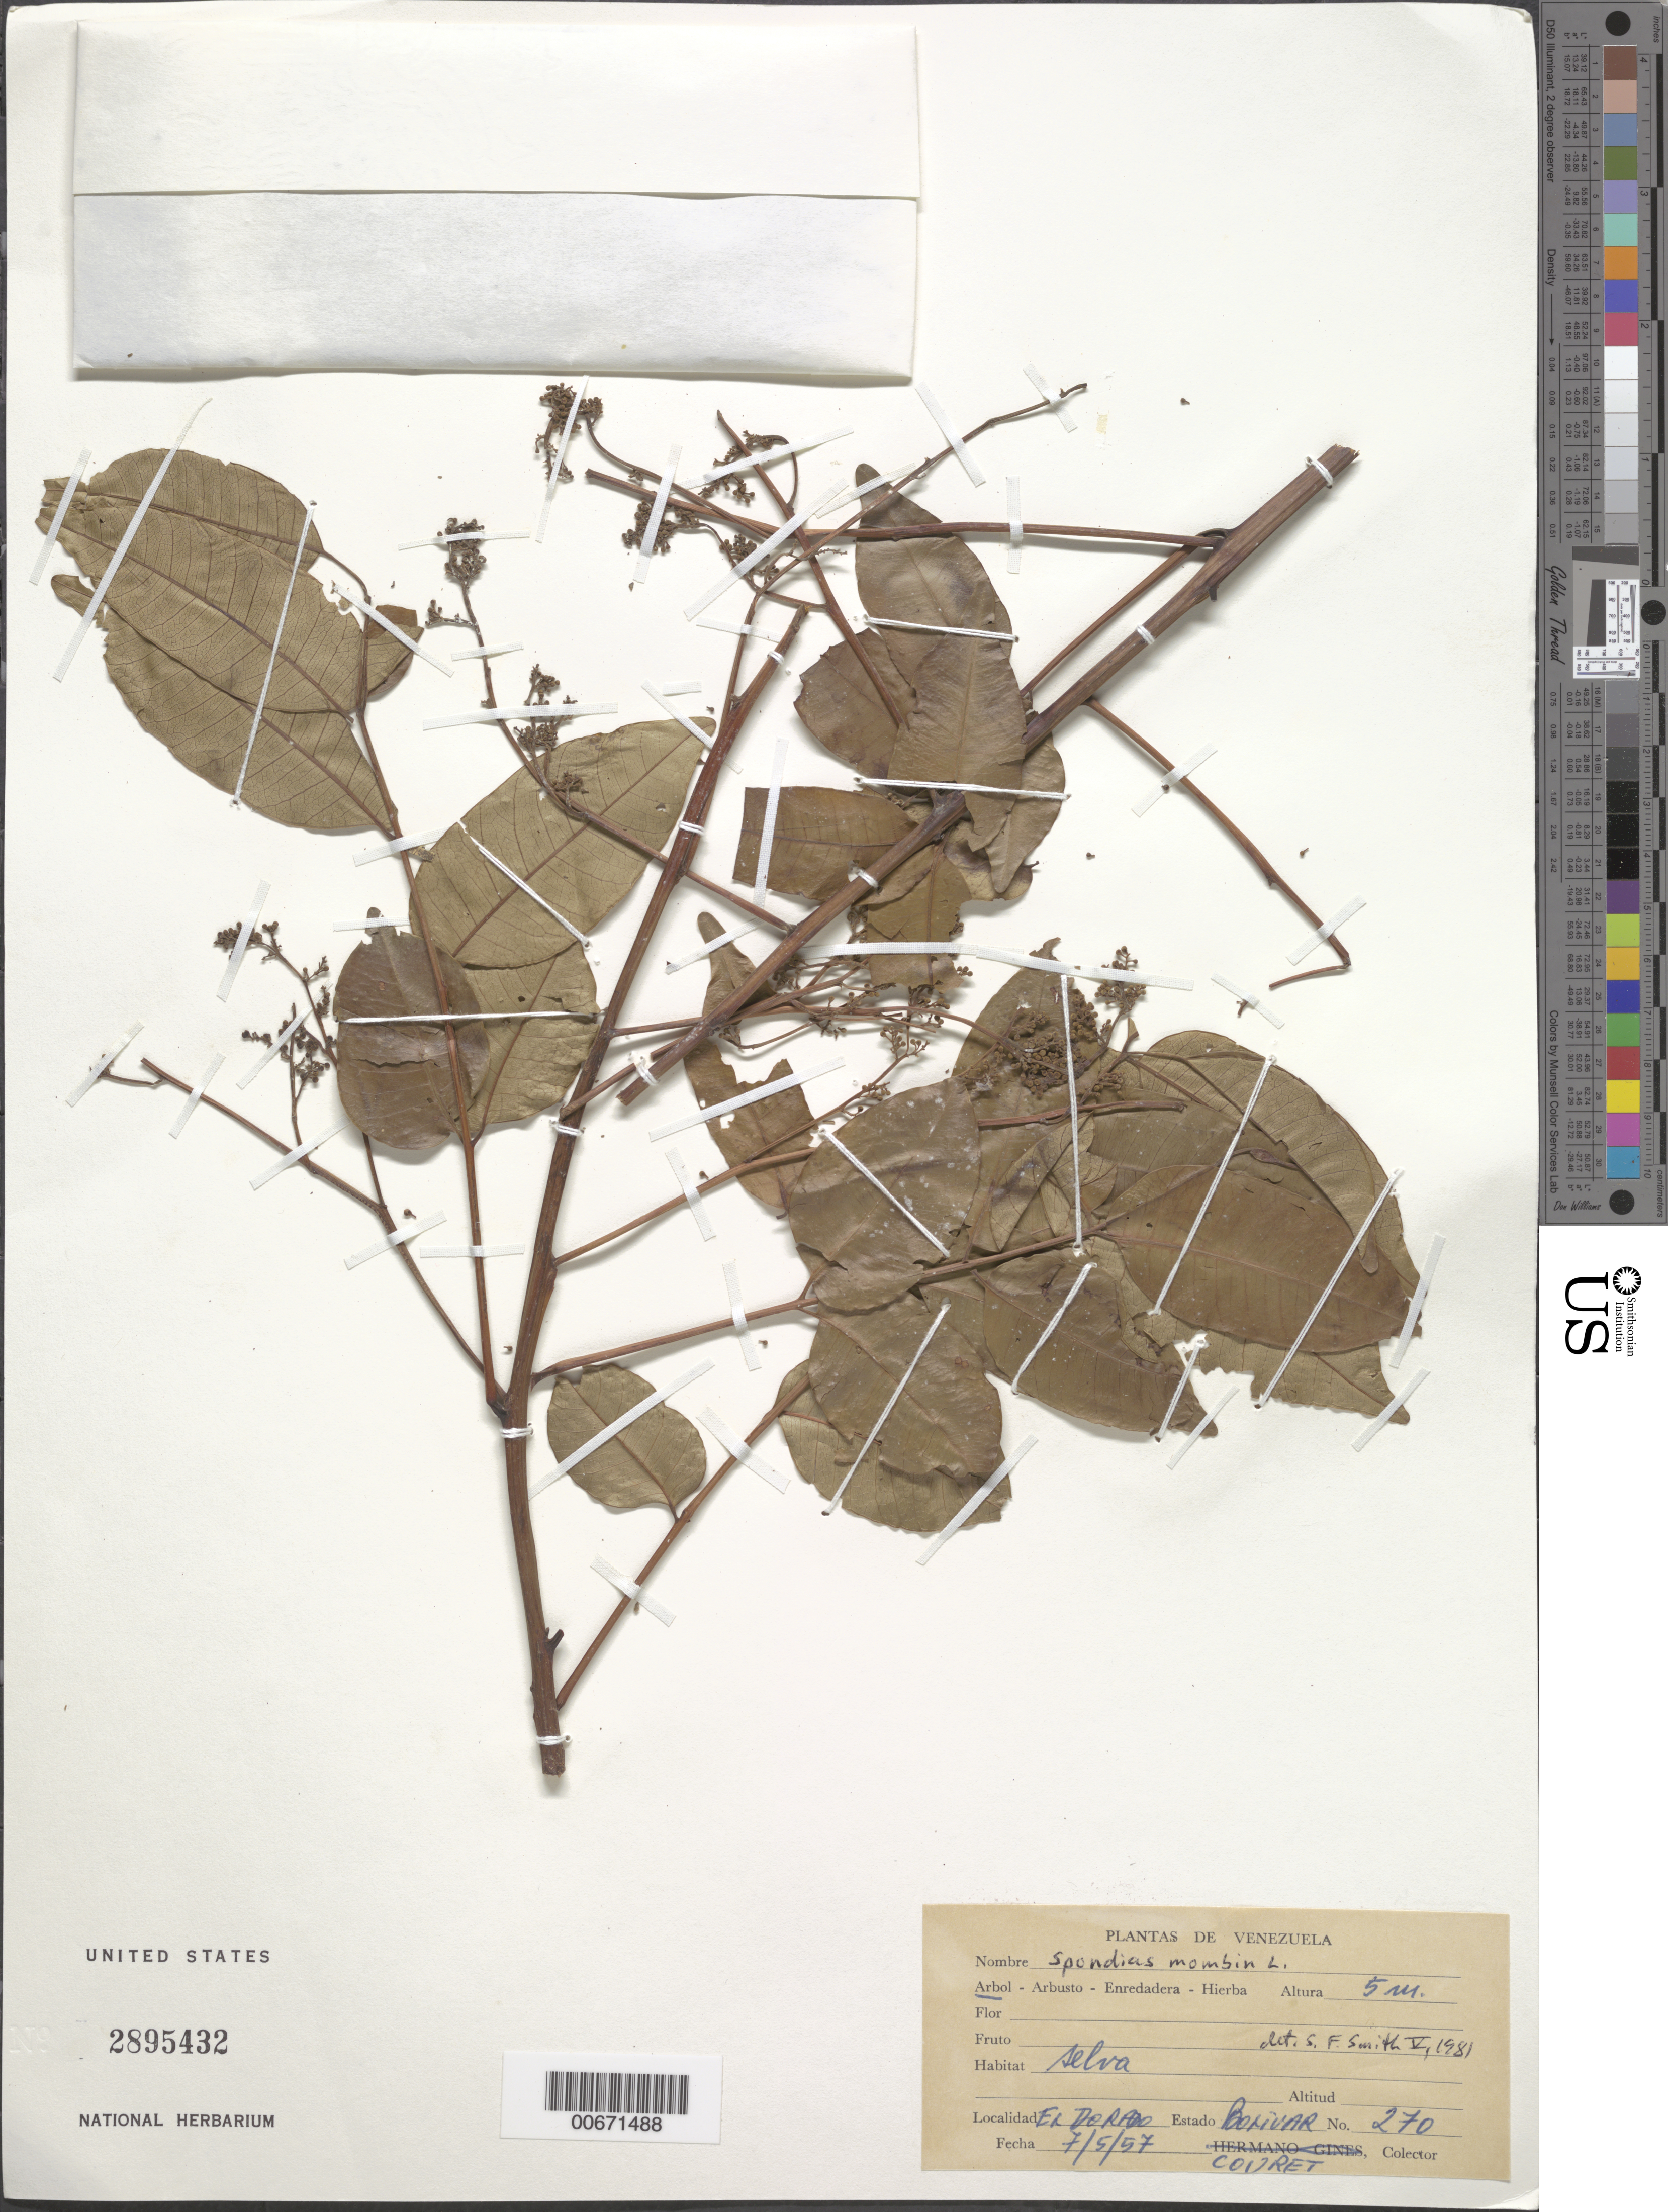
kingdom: Plantae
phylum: Tracheophyta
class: Magnoliopsida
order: Sapindales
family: Anacardiaceae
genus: Spondias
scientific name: Spondias mombin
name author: L.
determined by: Smith, Stephen F., (US), NMNH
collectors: -. Couret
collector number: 270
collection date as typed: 7-May-57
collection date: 1957-05-07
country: Venezuela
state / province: Bolívar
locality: El Dorado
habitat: Forest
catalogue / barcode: US 2895432